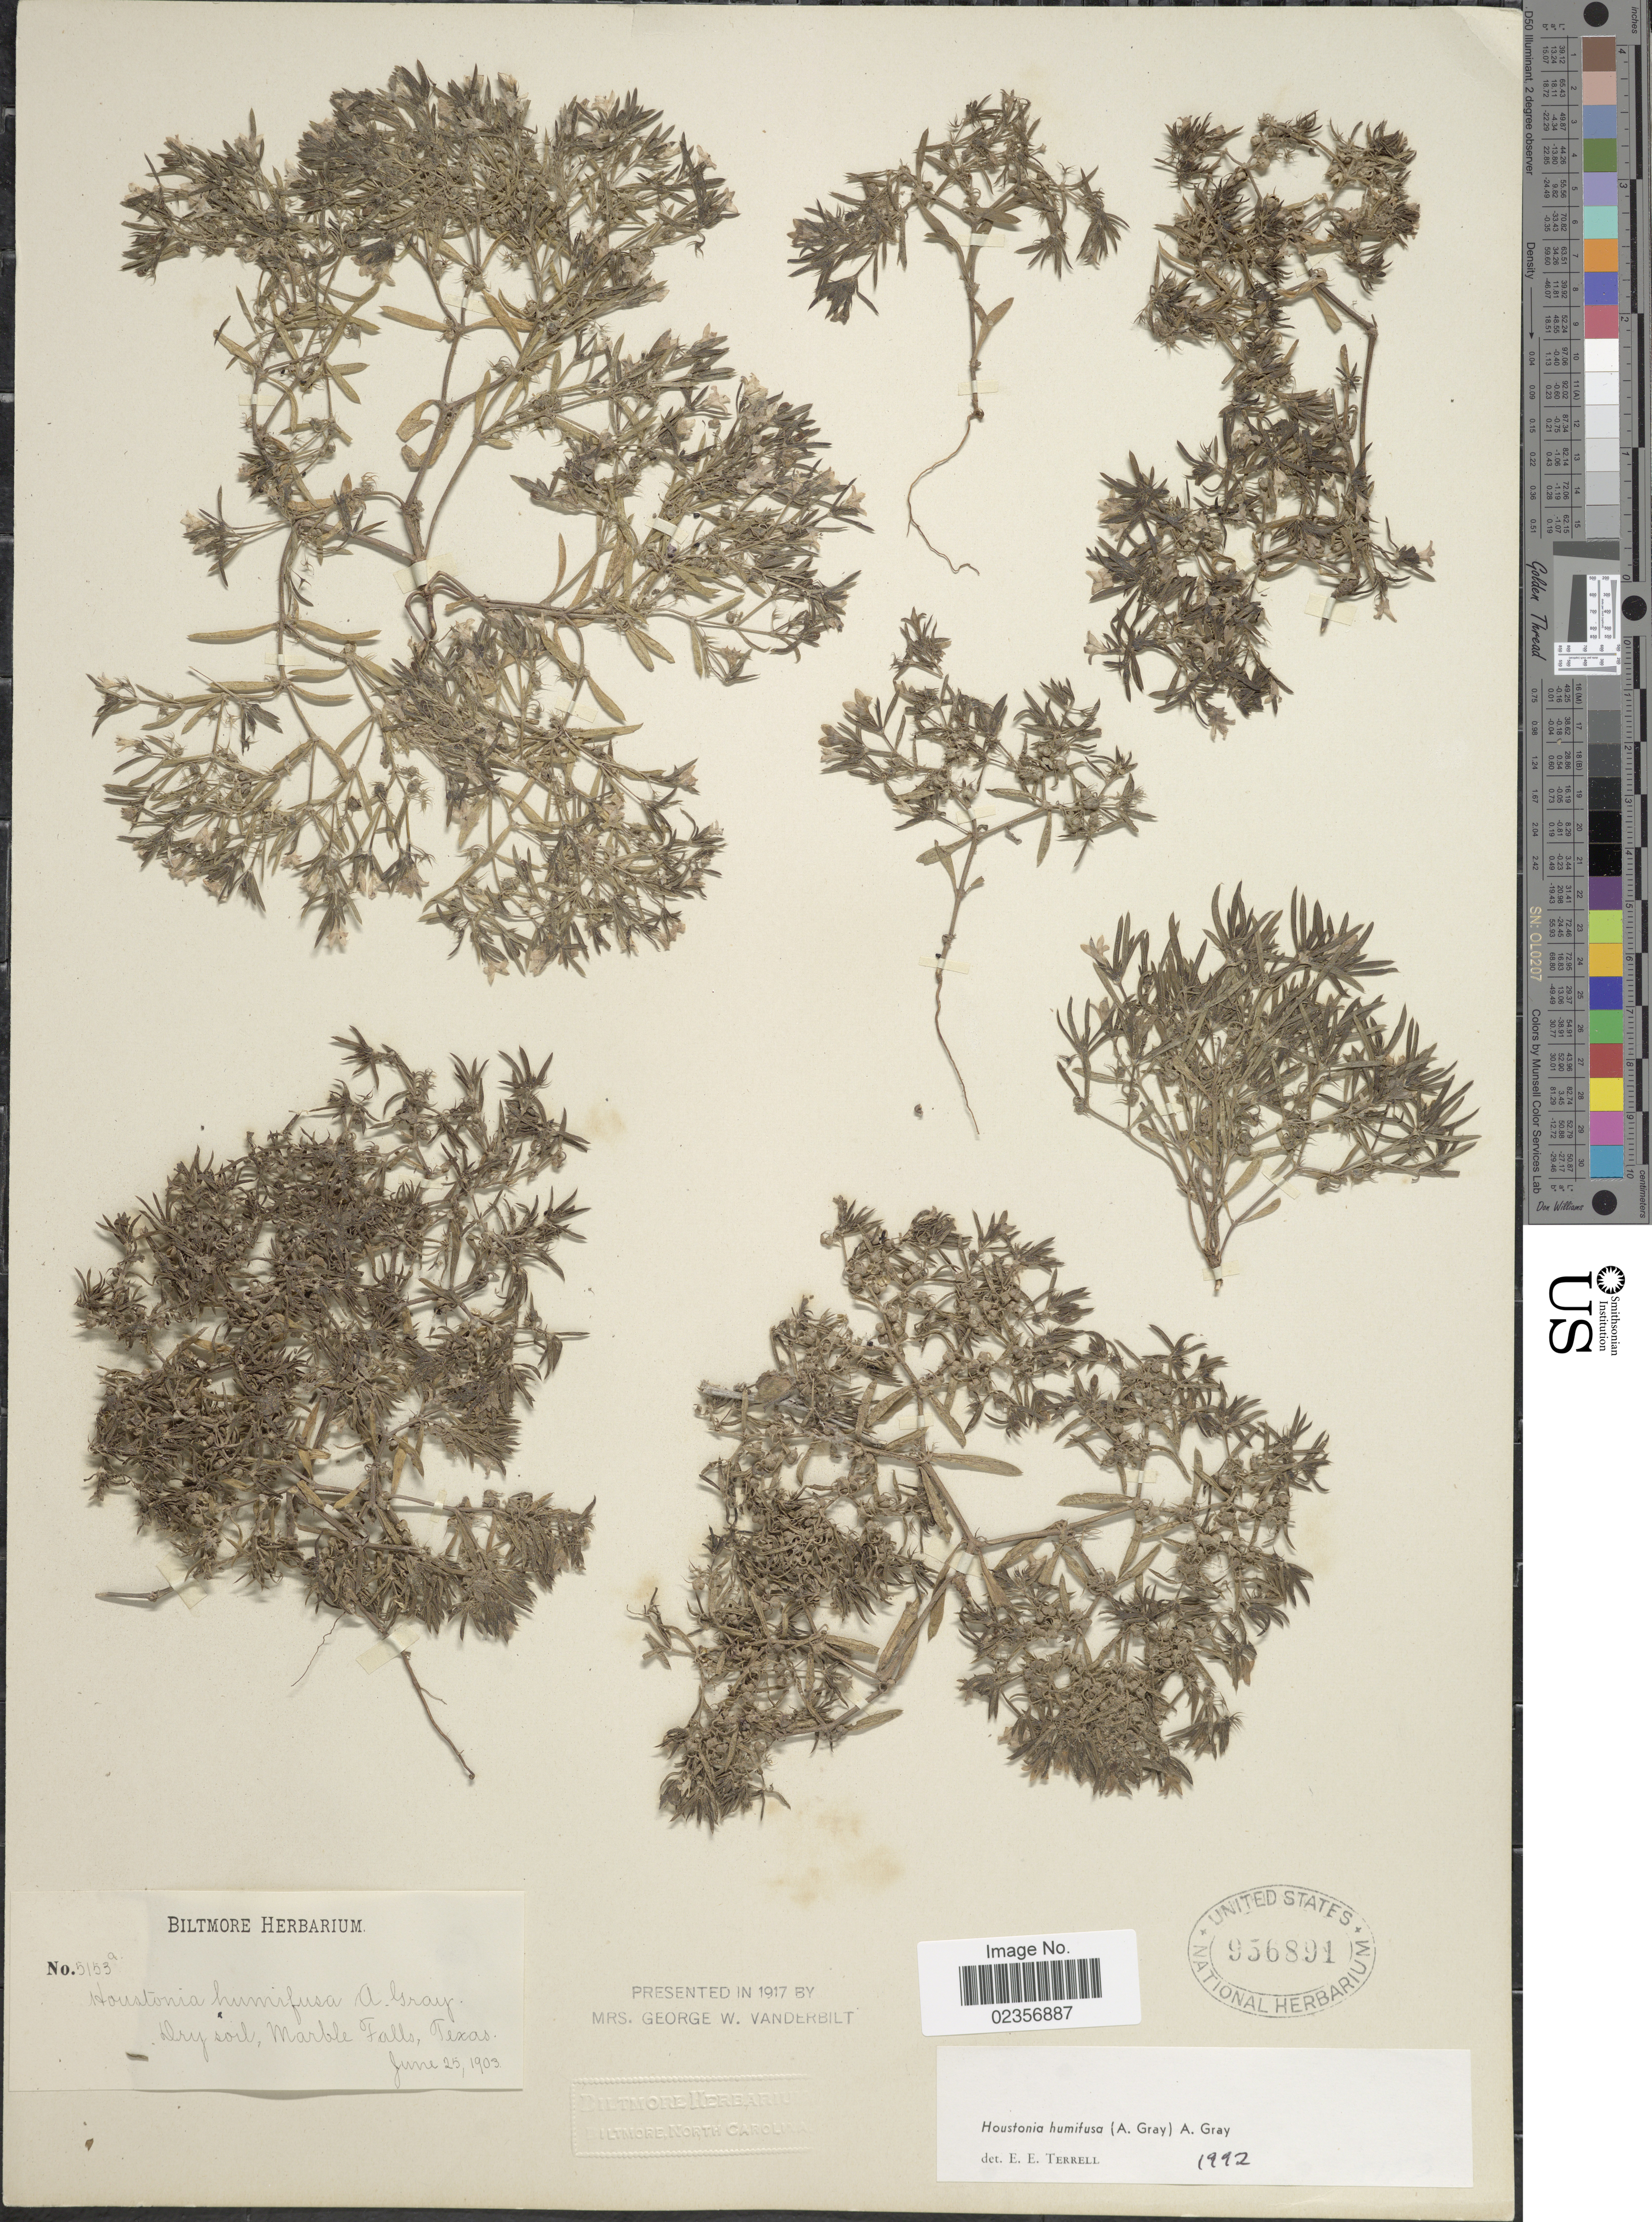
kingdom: Plantae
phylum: Tracheophyta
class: Magnoliopsida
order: Gentianales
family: Rubiaceae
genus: Houstonia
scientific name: Houstonia humifusa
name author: (A. Gray) A. Gray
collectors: ex herb. Biltmore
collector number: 5153a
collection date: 1903-06-25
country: United States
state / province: Texas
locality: Marble Falls.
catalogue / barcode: US 956891